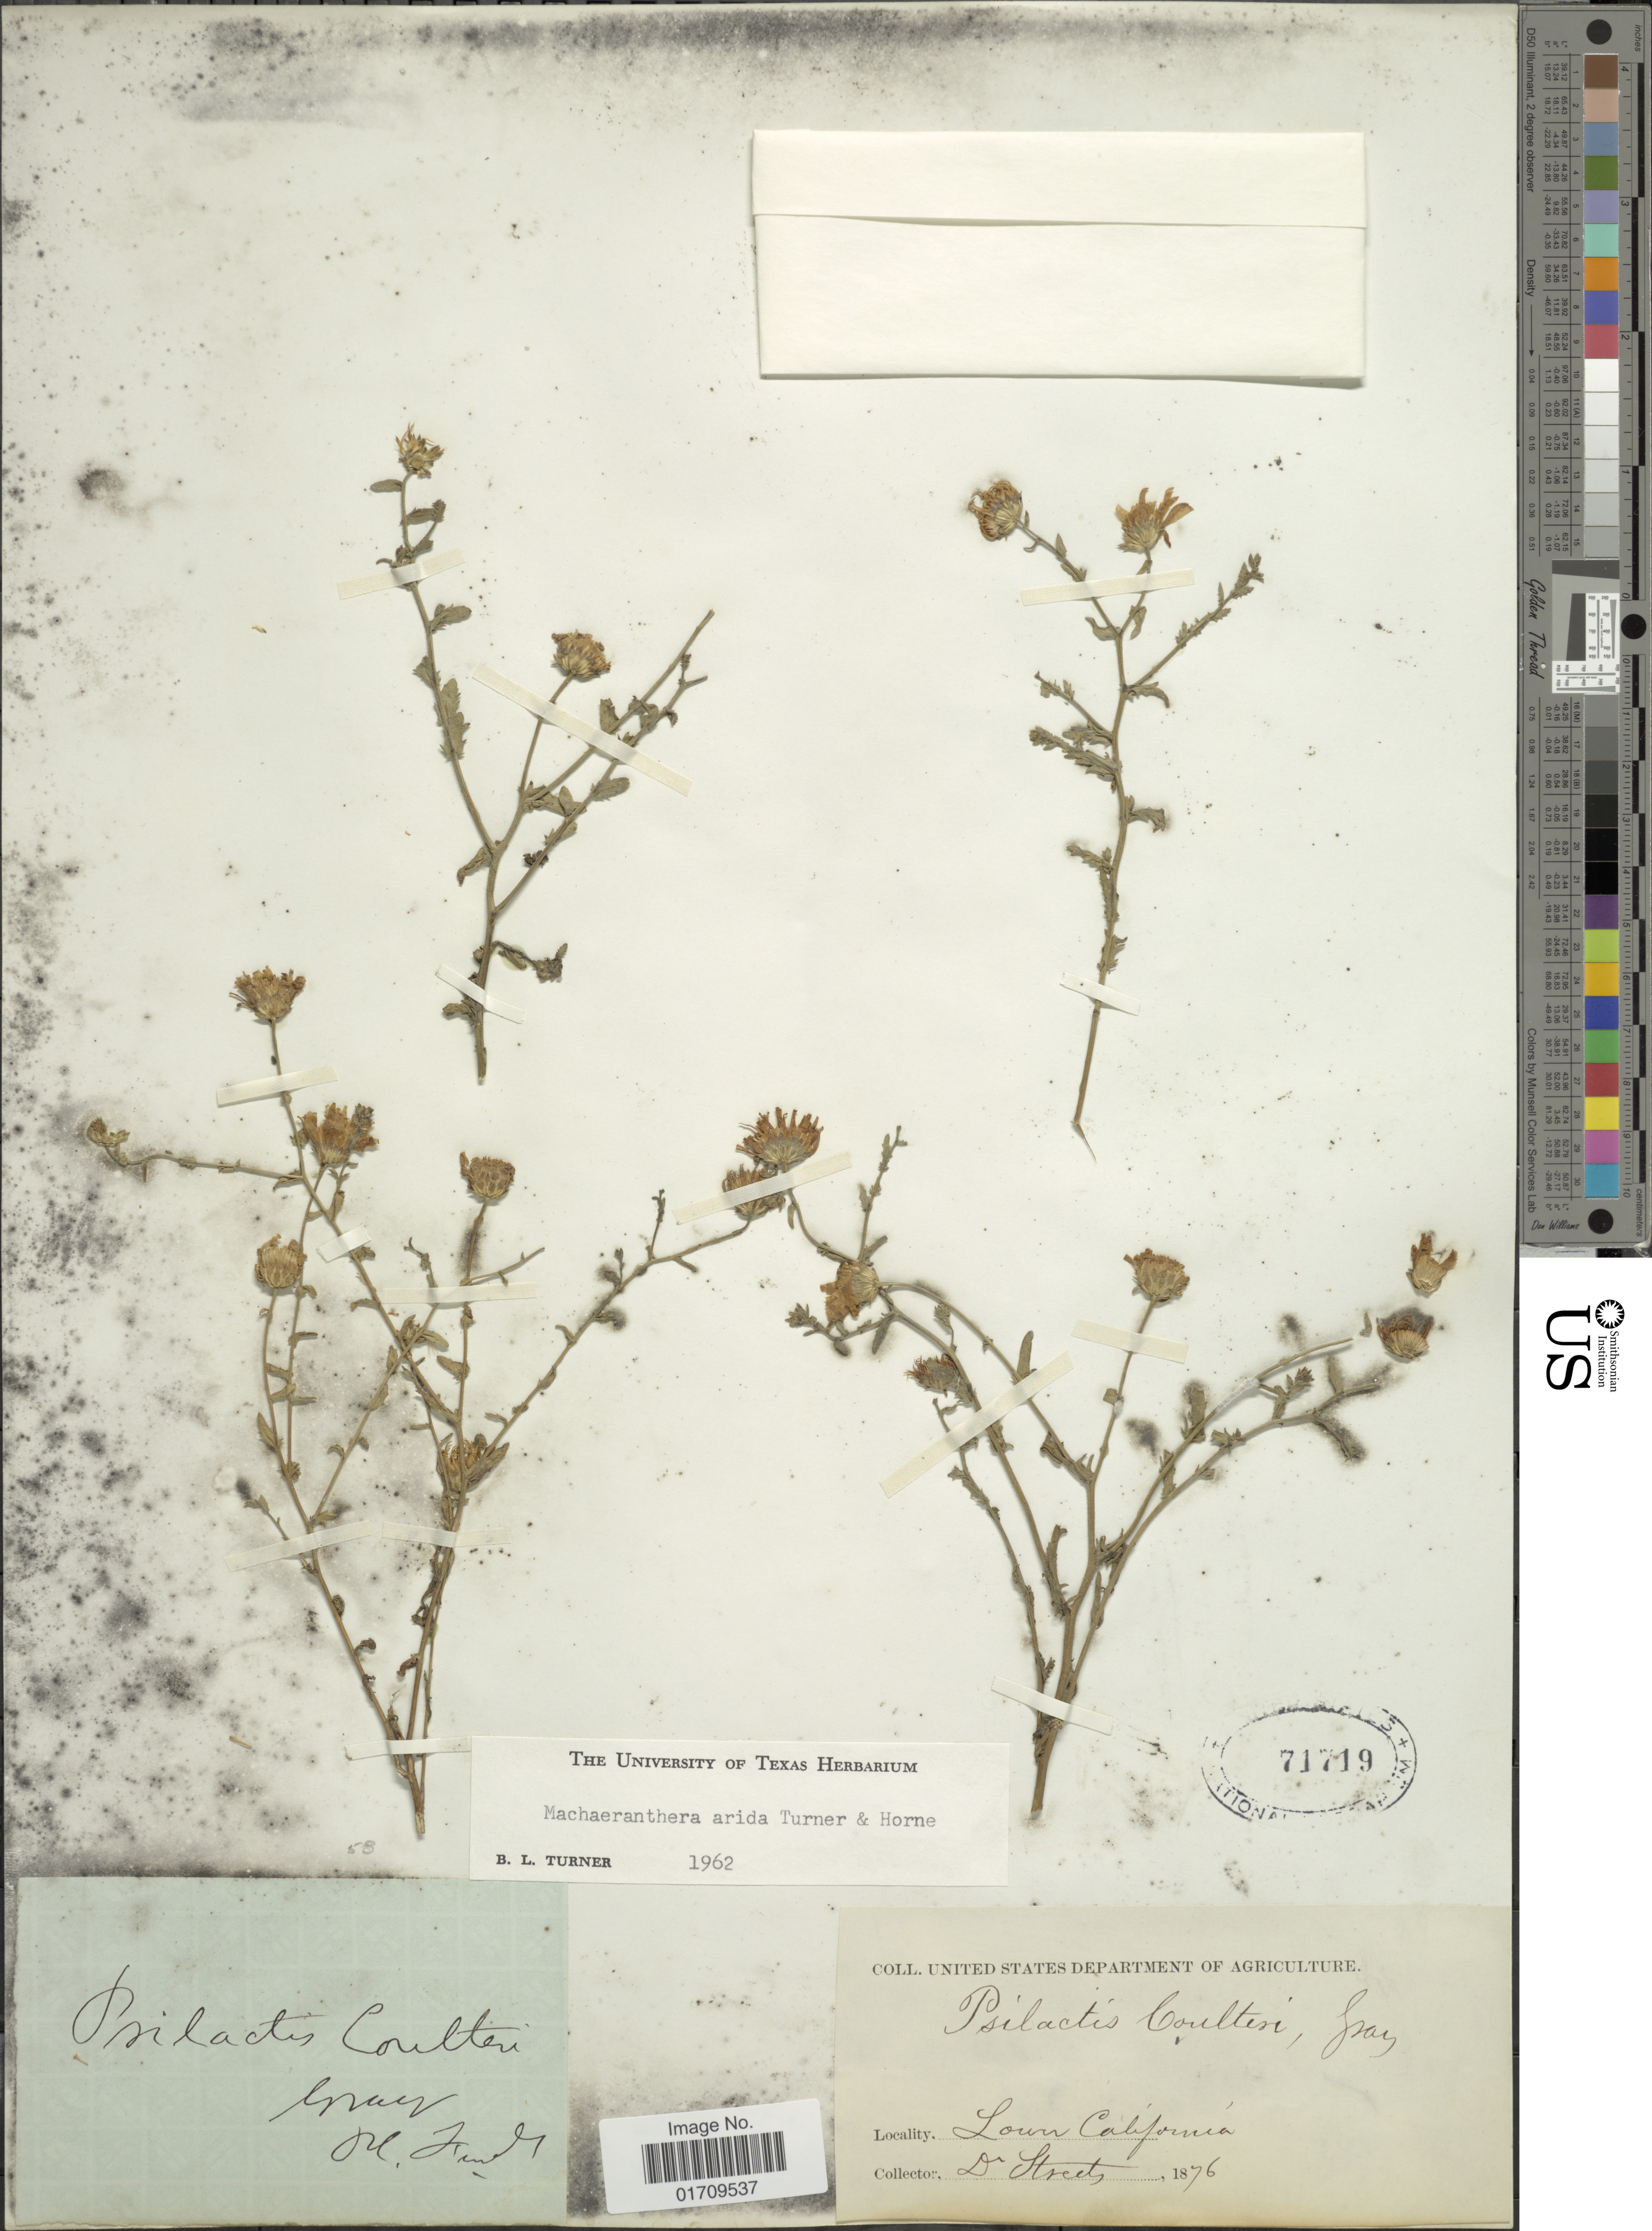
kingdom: Plantae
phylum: Tracheophyta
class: Magnoliopsida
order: Asterales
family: Asteraceae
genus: Machaeranthera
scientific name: Machaeranthera arida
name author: B.L. Turner & D.B. Horne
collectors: -. Streets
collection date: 1876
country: Mexico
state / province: Baja California Sur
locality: Lower California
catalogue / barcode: US 71719